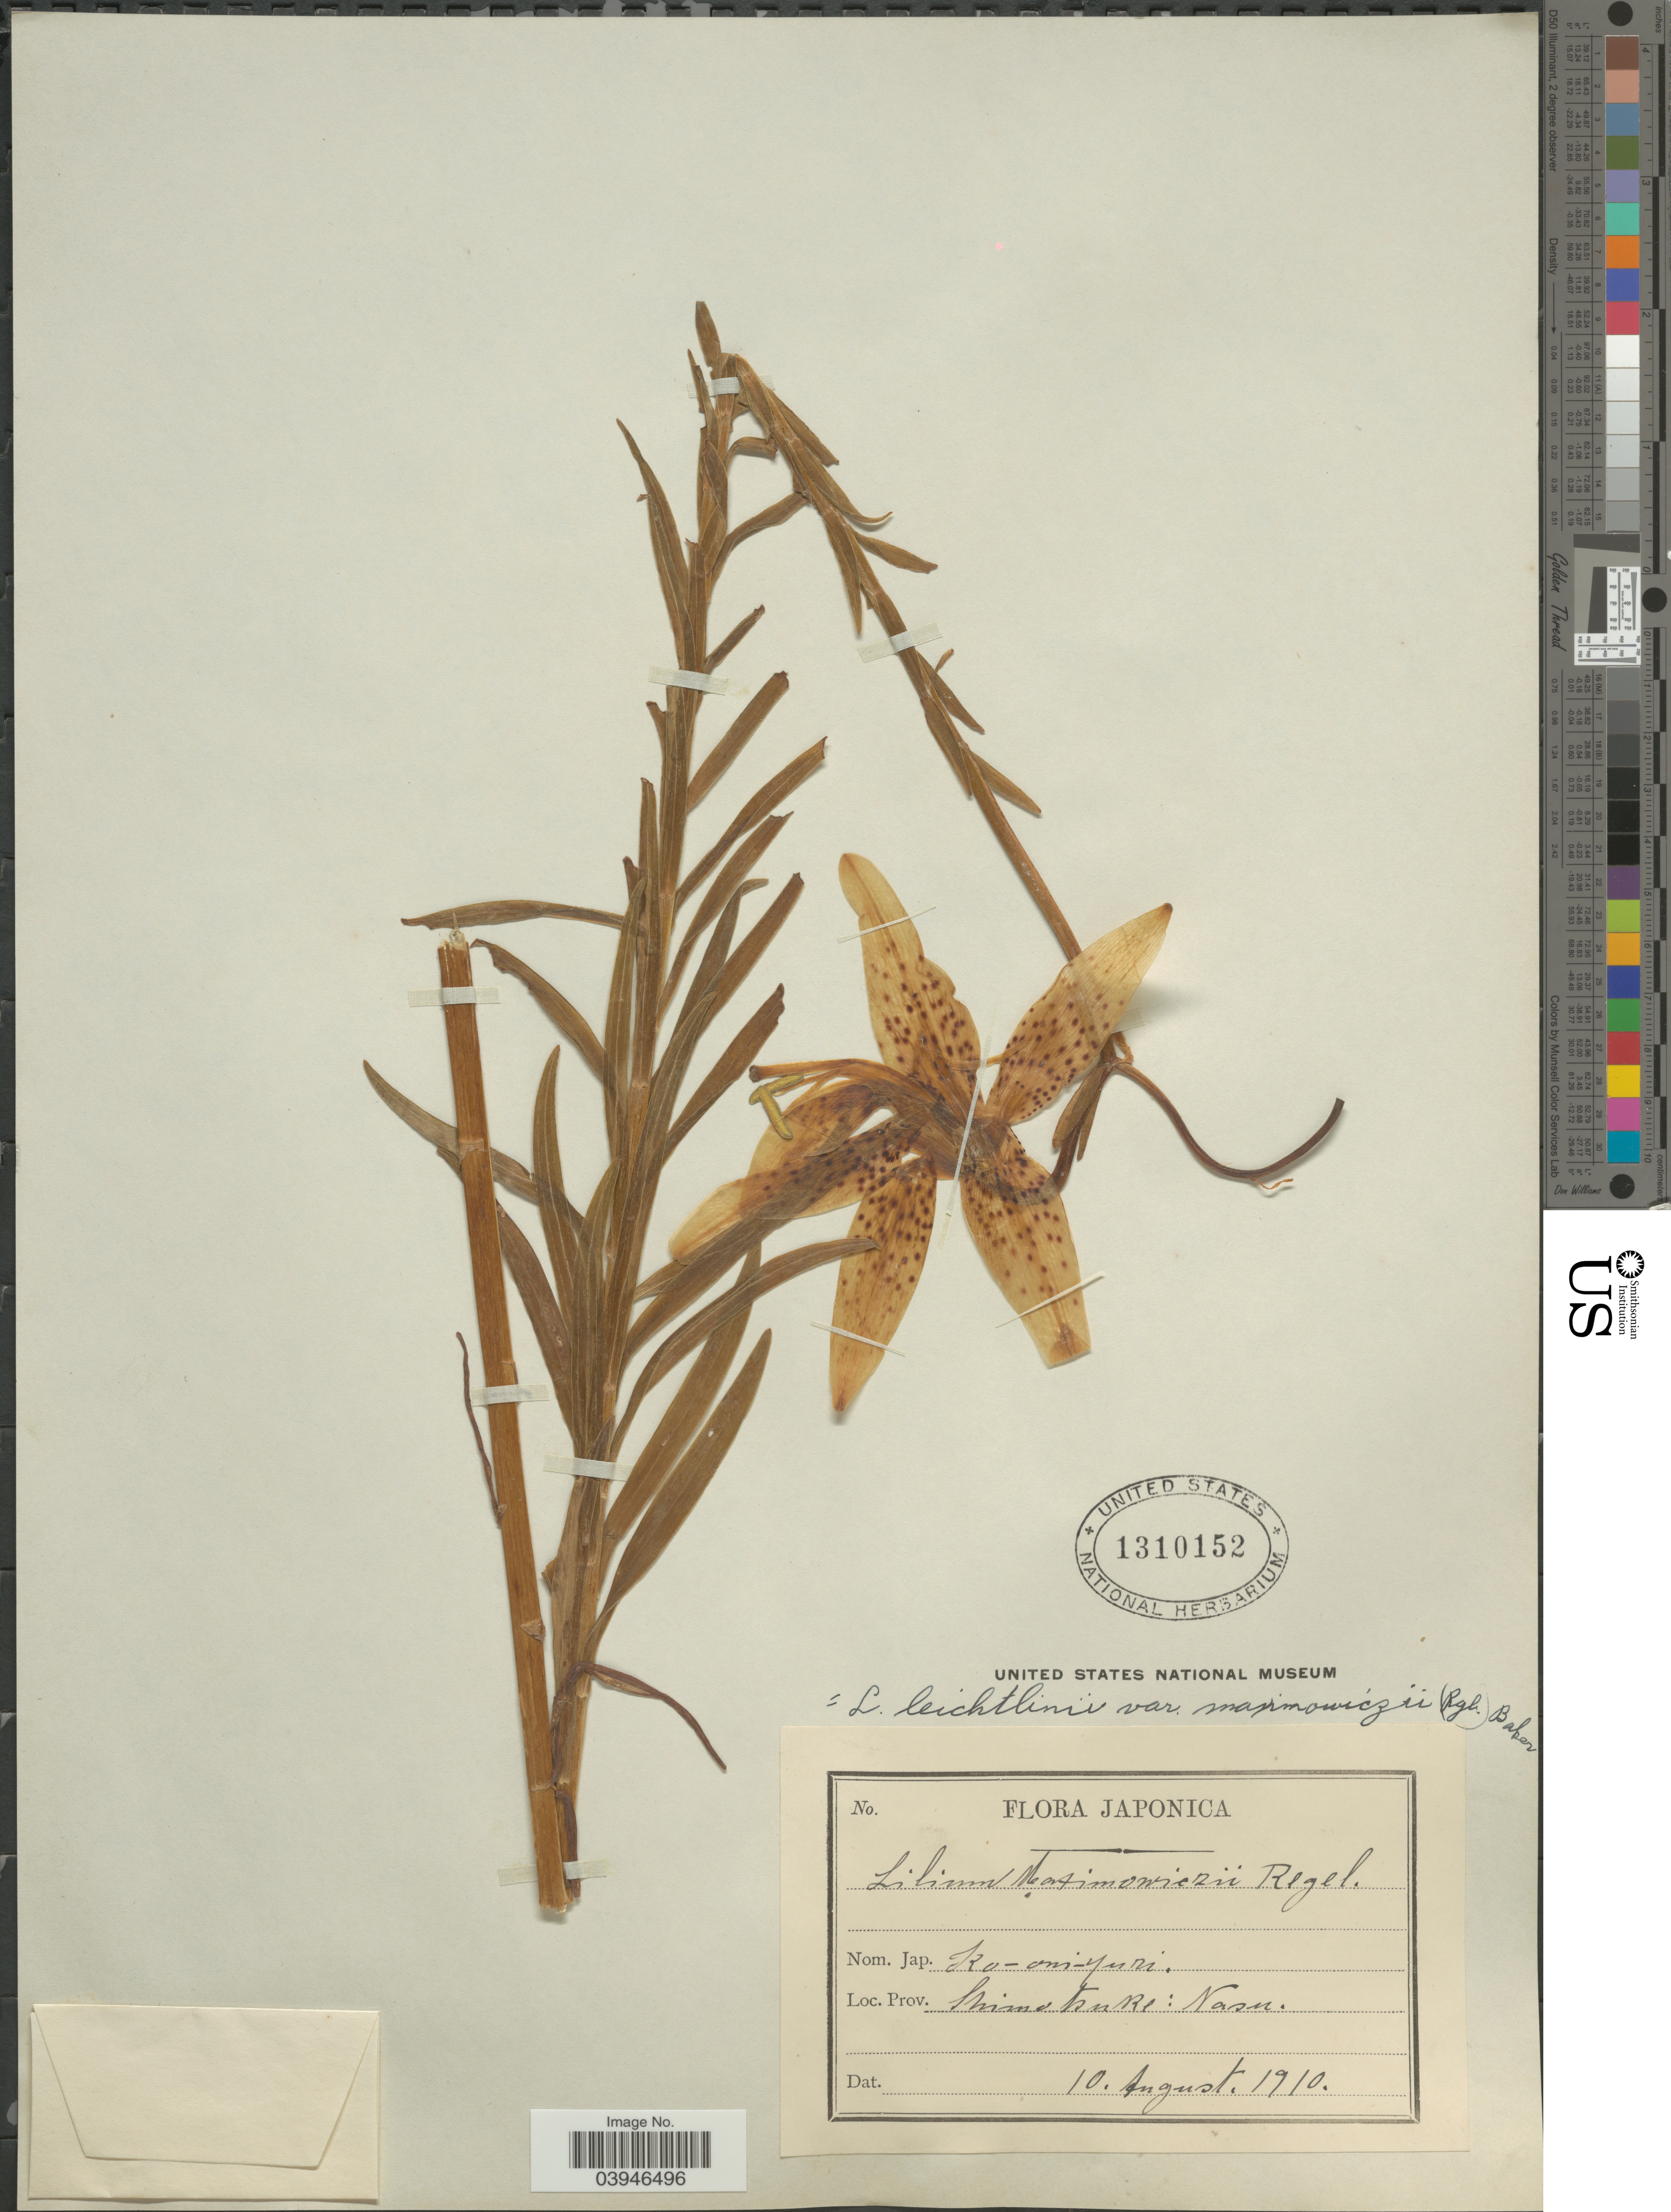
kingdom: Plantae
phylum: Tracheophyta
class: Liliopsida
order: Liliales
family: Liliaceae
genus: Lilium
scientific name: Lilium leichtlinii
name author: Hook. f.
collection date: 1910-08-10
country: Japan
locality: Shimotsuke: Nasu.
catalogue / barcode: US 1310152